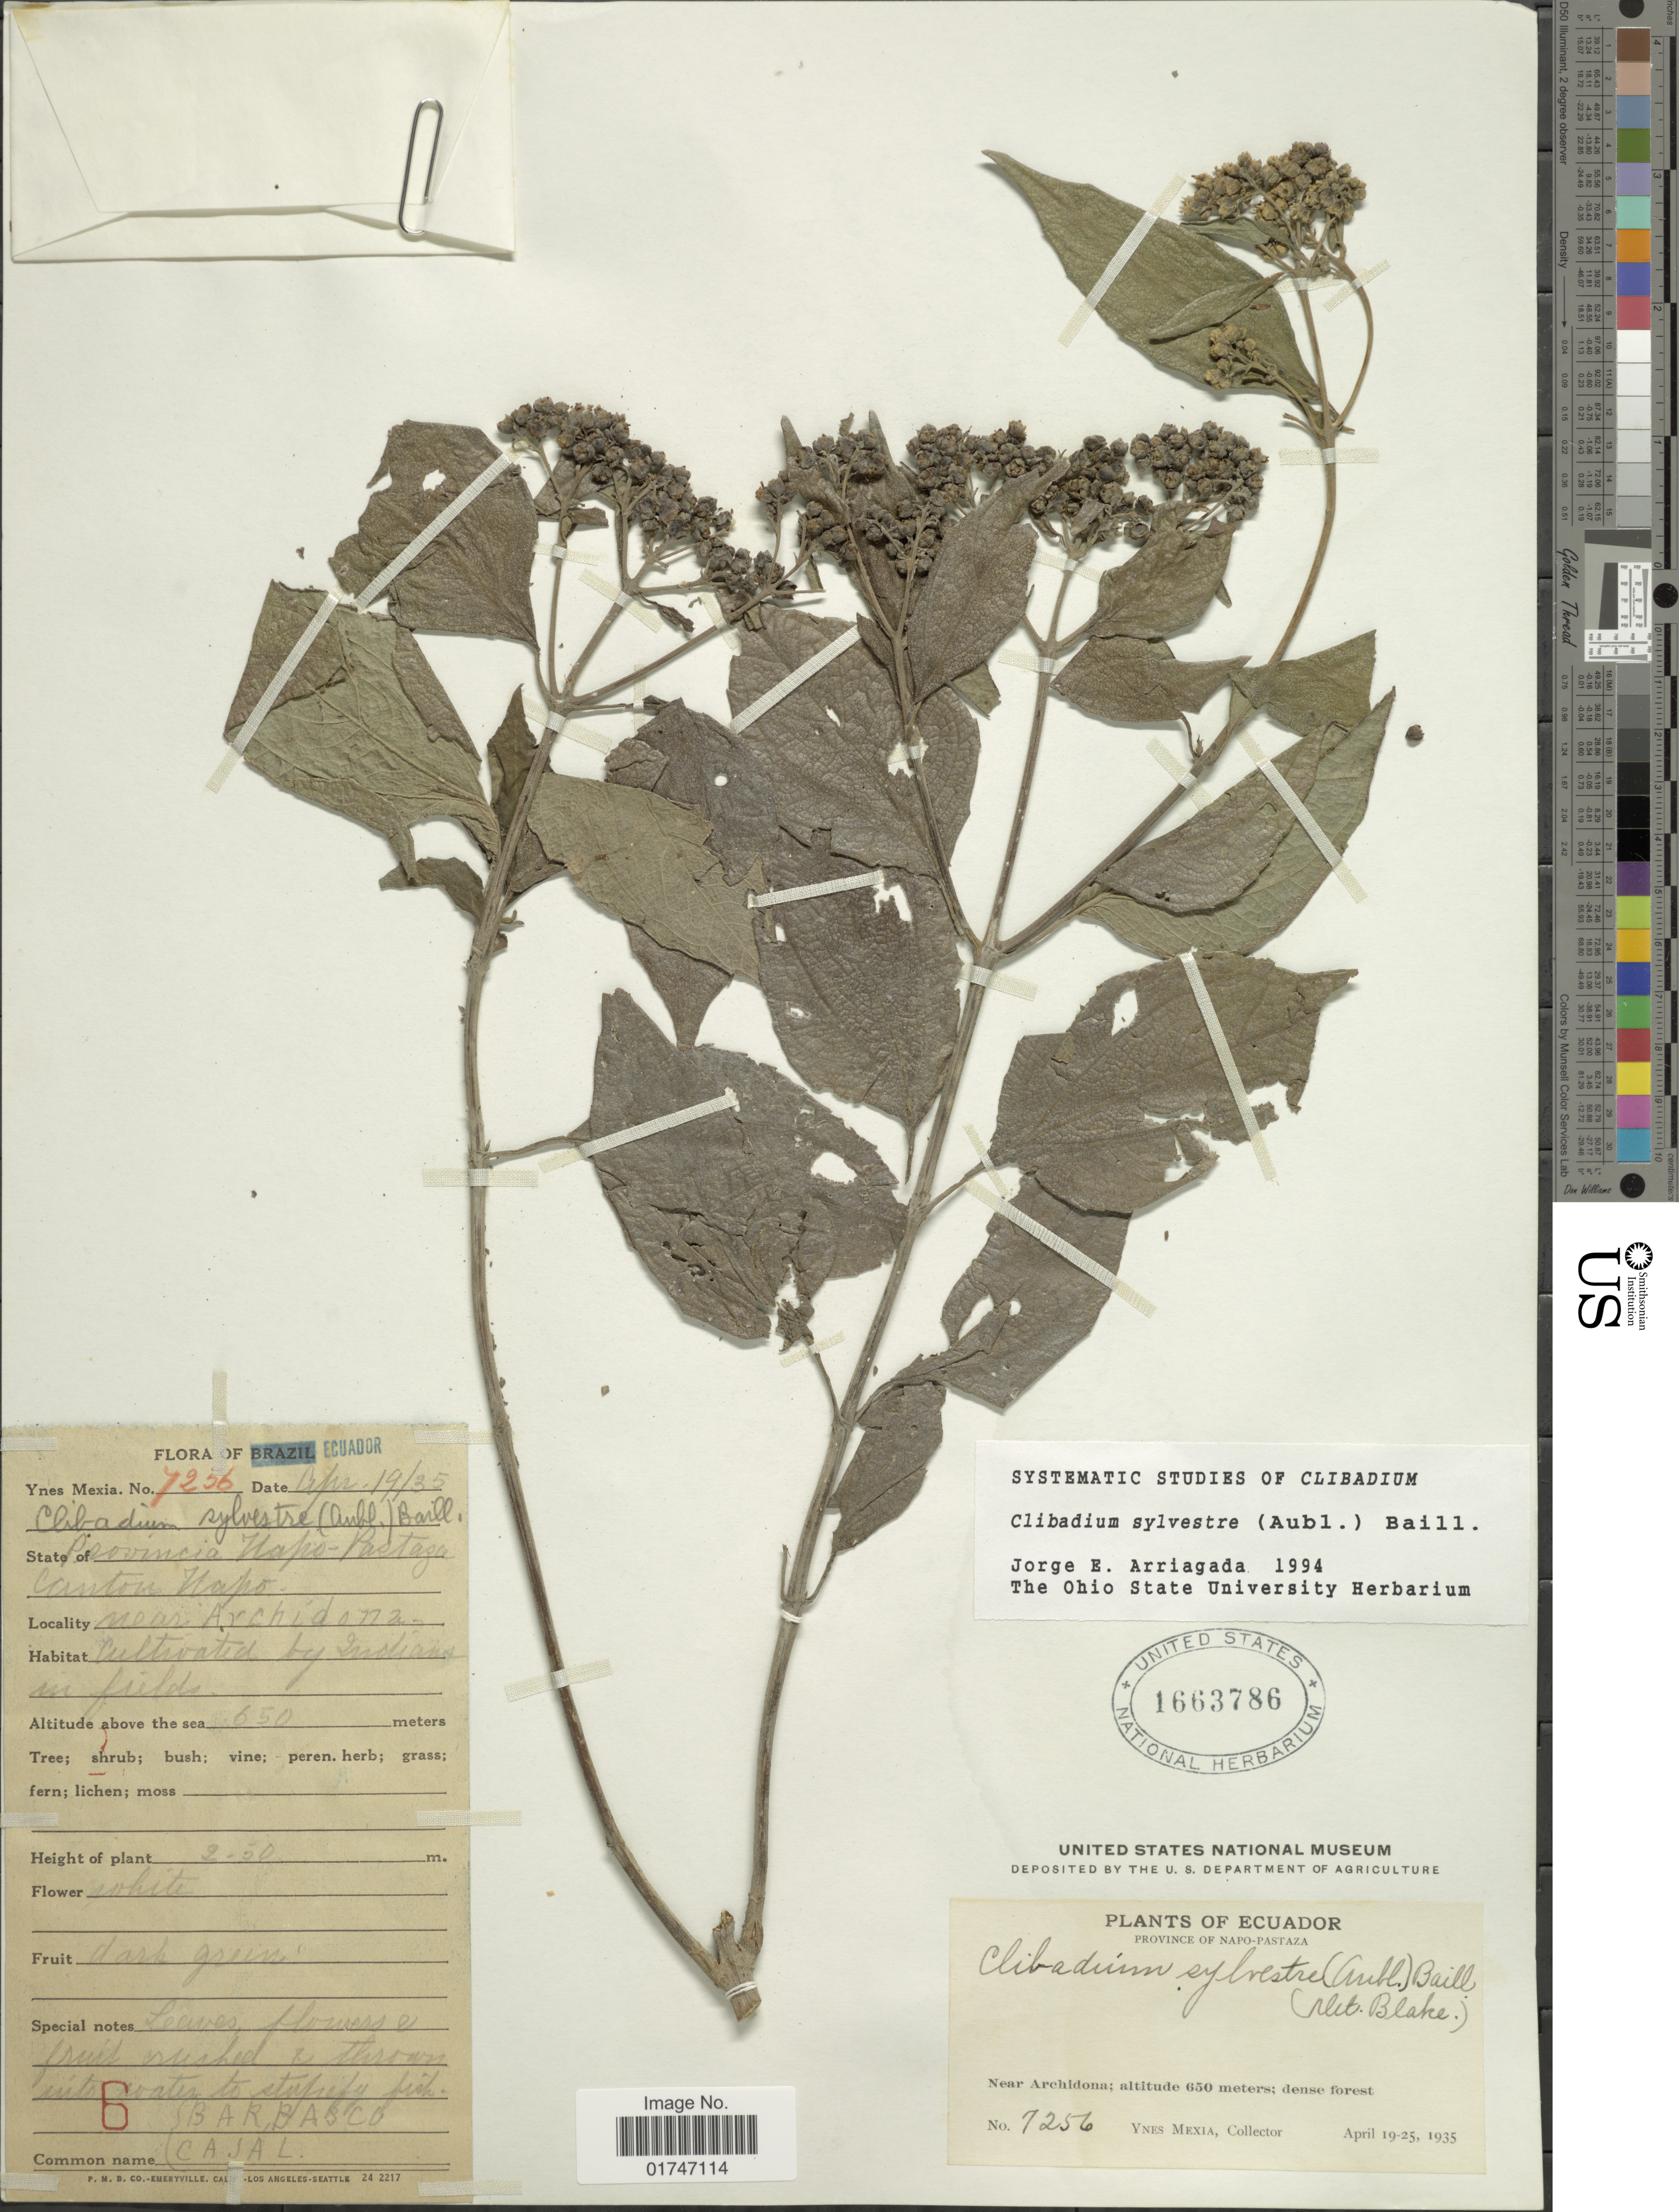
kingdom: Plantae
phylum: Tracheophyta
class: Magnoliopsida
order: Asterales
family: Asteraceae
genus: Clibadium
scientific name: Clibadium sylvestre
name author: (Aubl.) Baill.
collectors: Y. Mexia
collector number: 7256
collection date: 1935-04-19/1935-04-25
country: Ecuador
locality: Province of Napo-Pastaza. Near Archidona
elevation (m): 650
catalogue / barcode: US 1663786